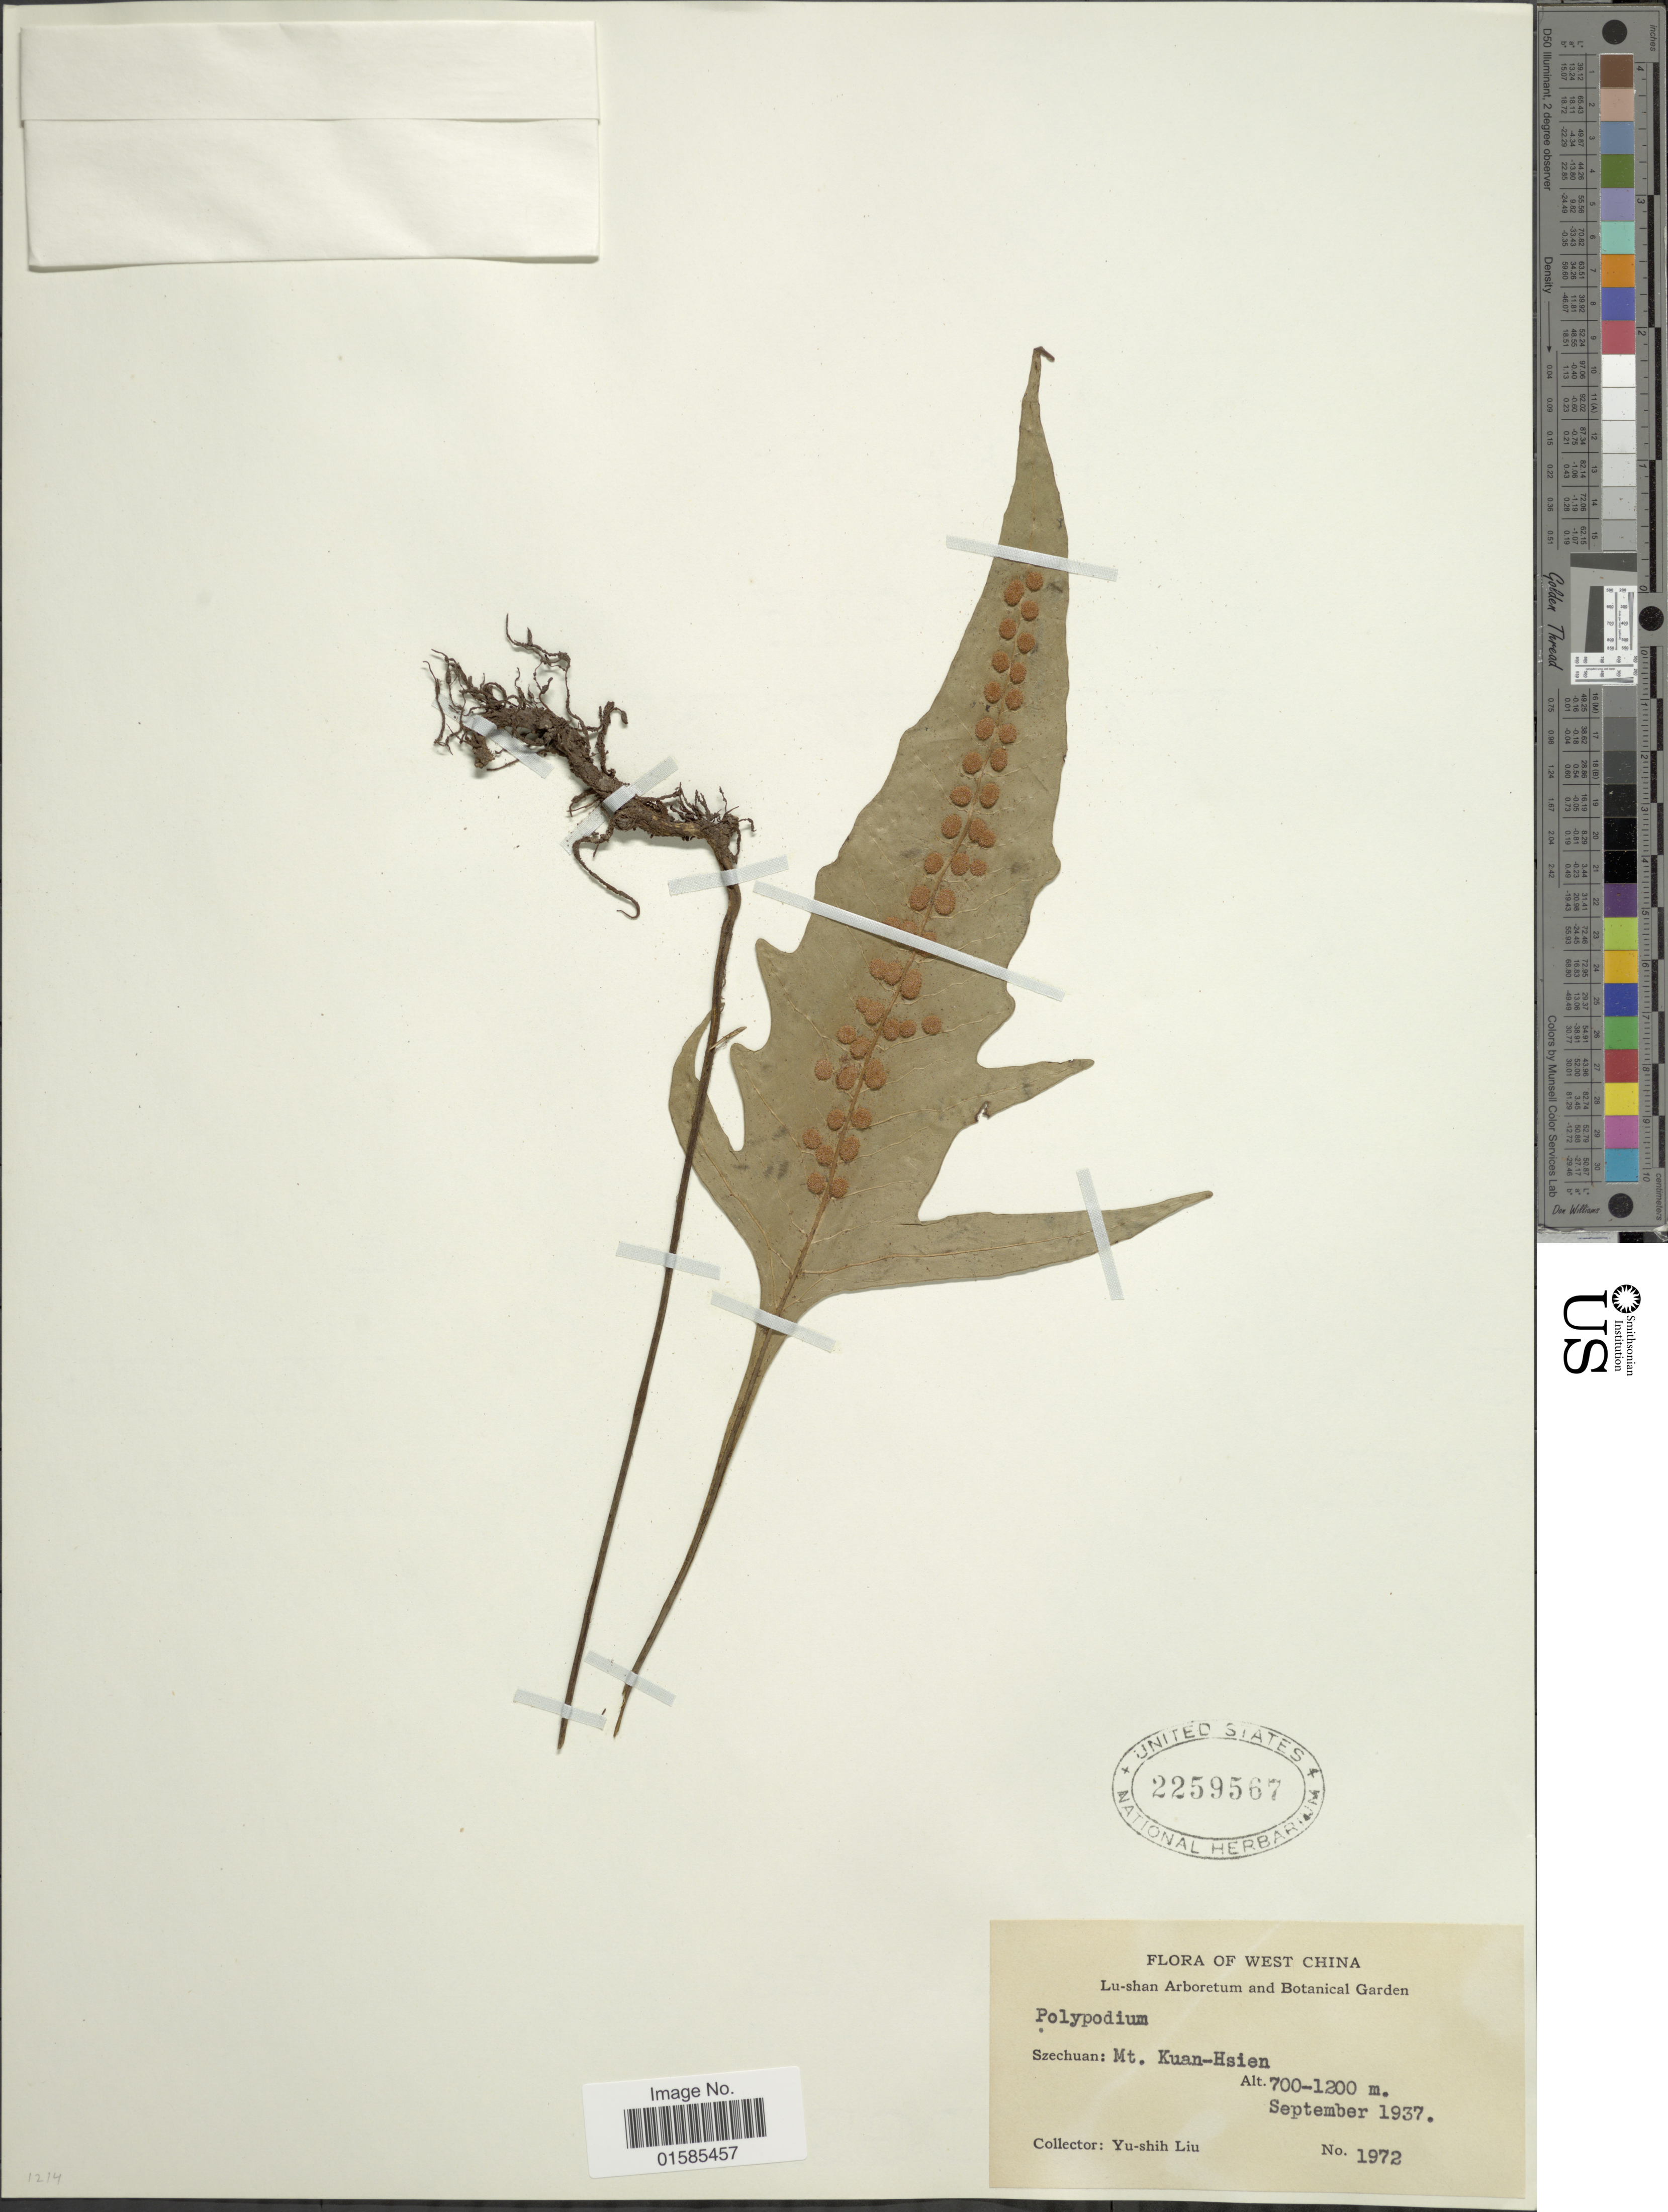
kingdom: Plantae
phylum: Tracheophyta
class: Polypodiopsida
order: Polypodiales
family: Polypodiaceae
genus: Leptochilus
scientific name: Leptochilus rosthorni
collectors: Y.-S. Liu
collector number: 1972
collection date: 1937-09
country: China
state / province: Sichuan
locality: West China, Szechuan: Mt. Kuan-Hsien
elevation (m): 700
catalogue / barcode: US 2259567